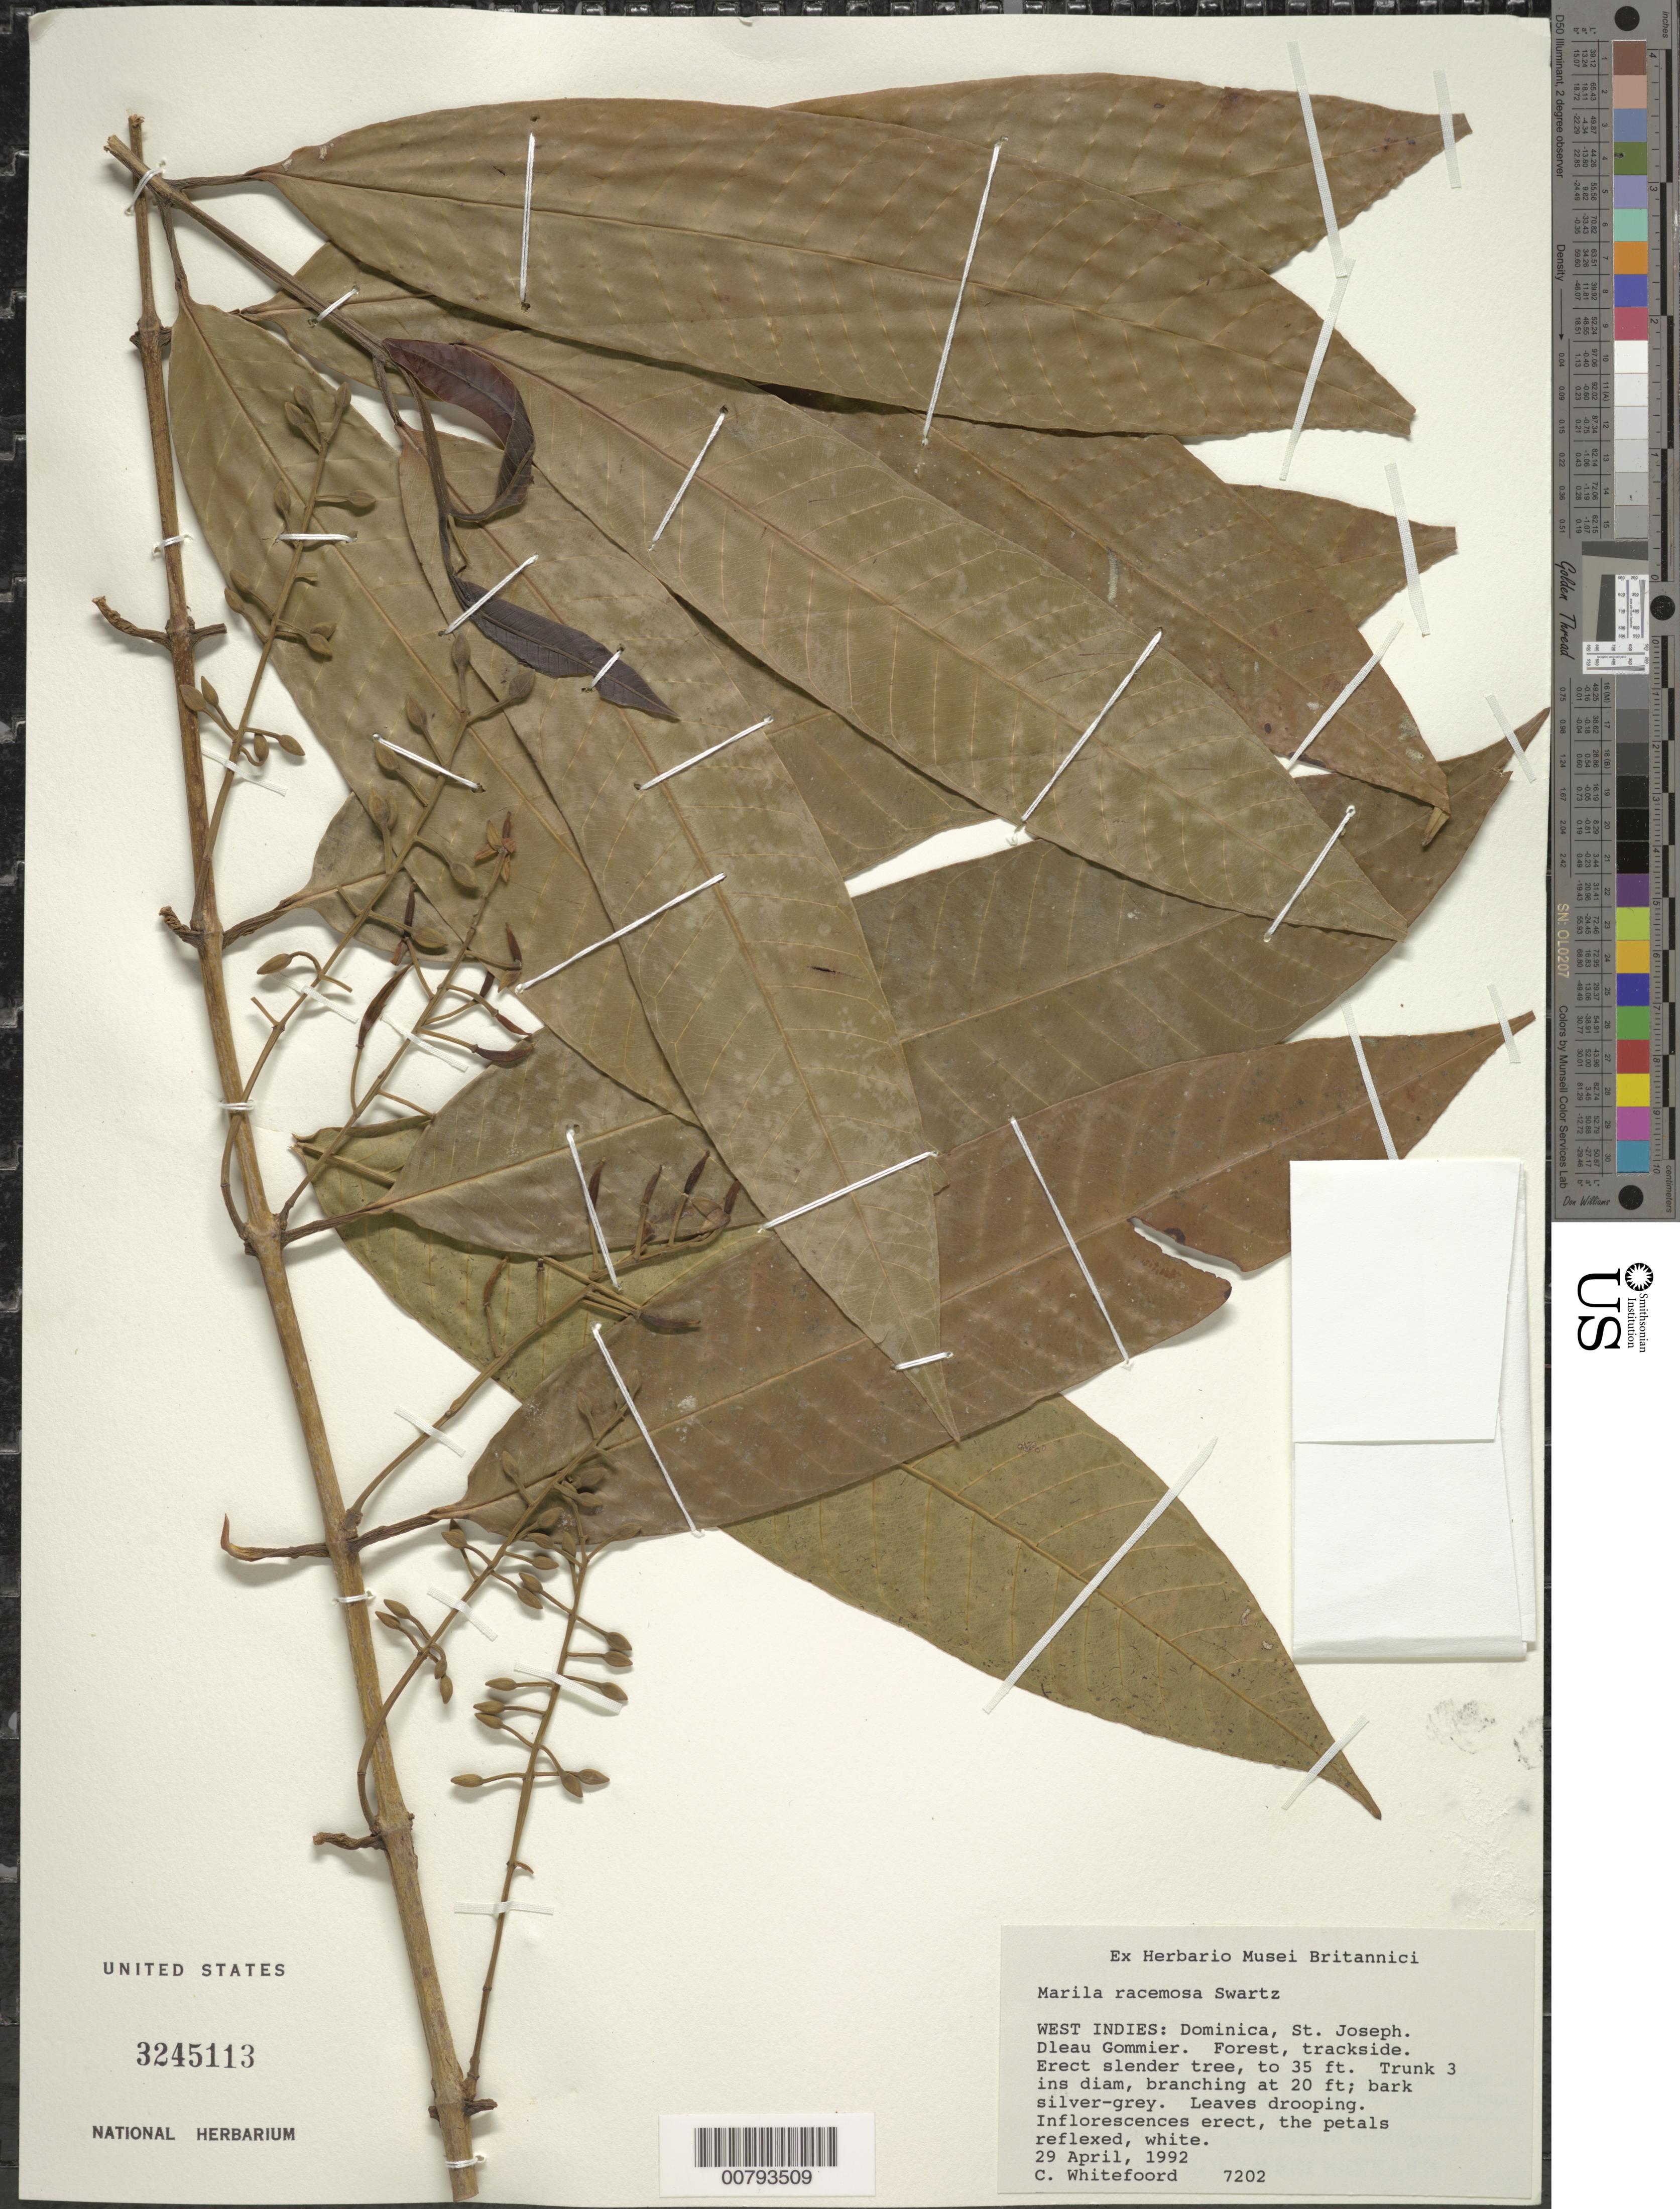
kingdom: Plantae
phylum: Tracheophyta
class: Magnoliopsida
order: Malpighiales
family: Calophyllaceae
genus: Marila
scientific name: Marila racemosa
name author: Sw.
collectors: C. Whitefoord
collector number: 7202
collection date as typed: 29 Apr 1992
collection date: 1992-04-29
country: Dominica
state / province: St. Joseph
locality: Dleau Gommier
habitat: Forest, trackside.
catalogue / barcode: US 3245113